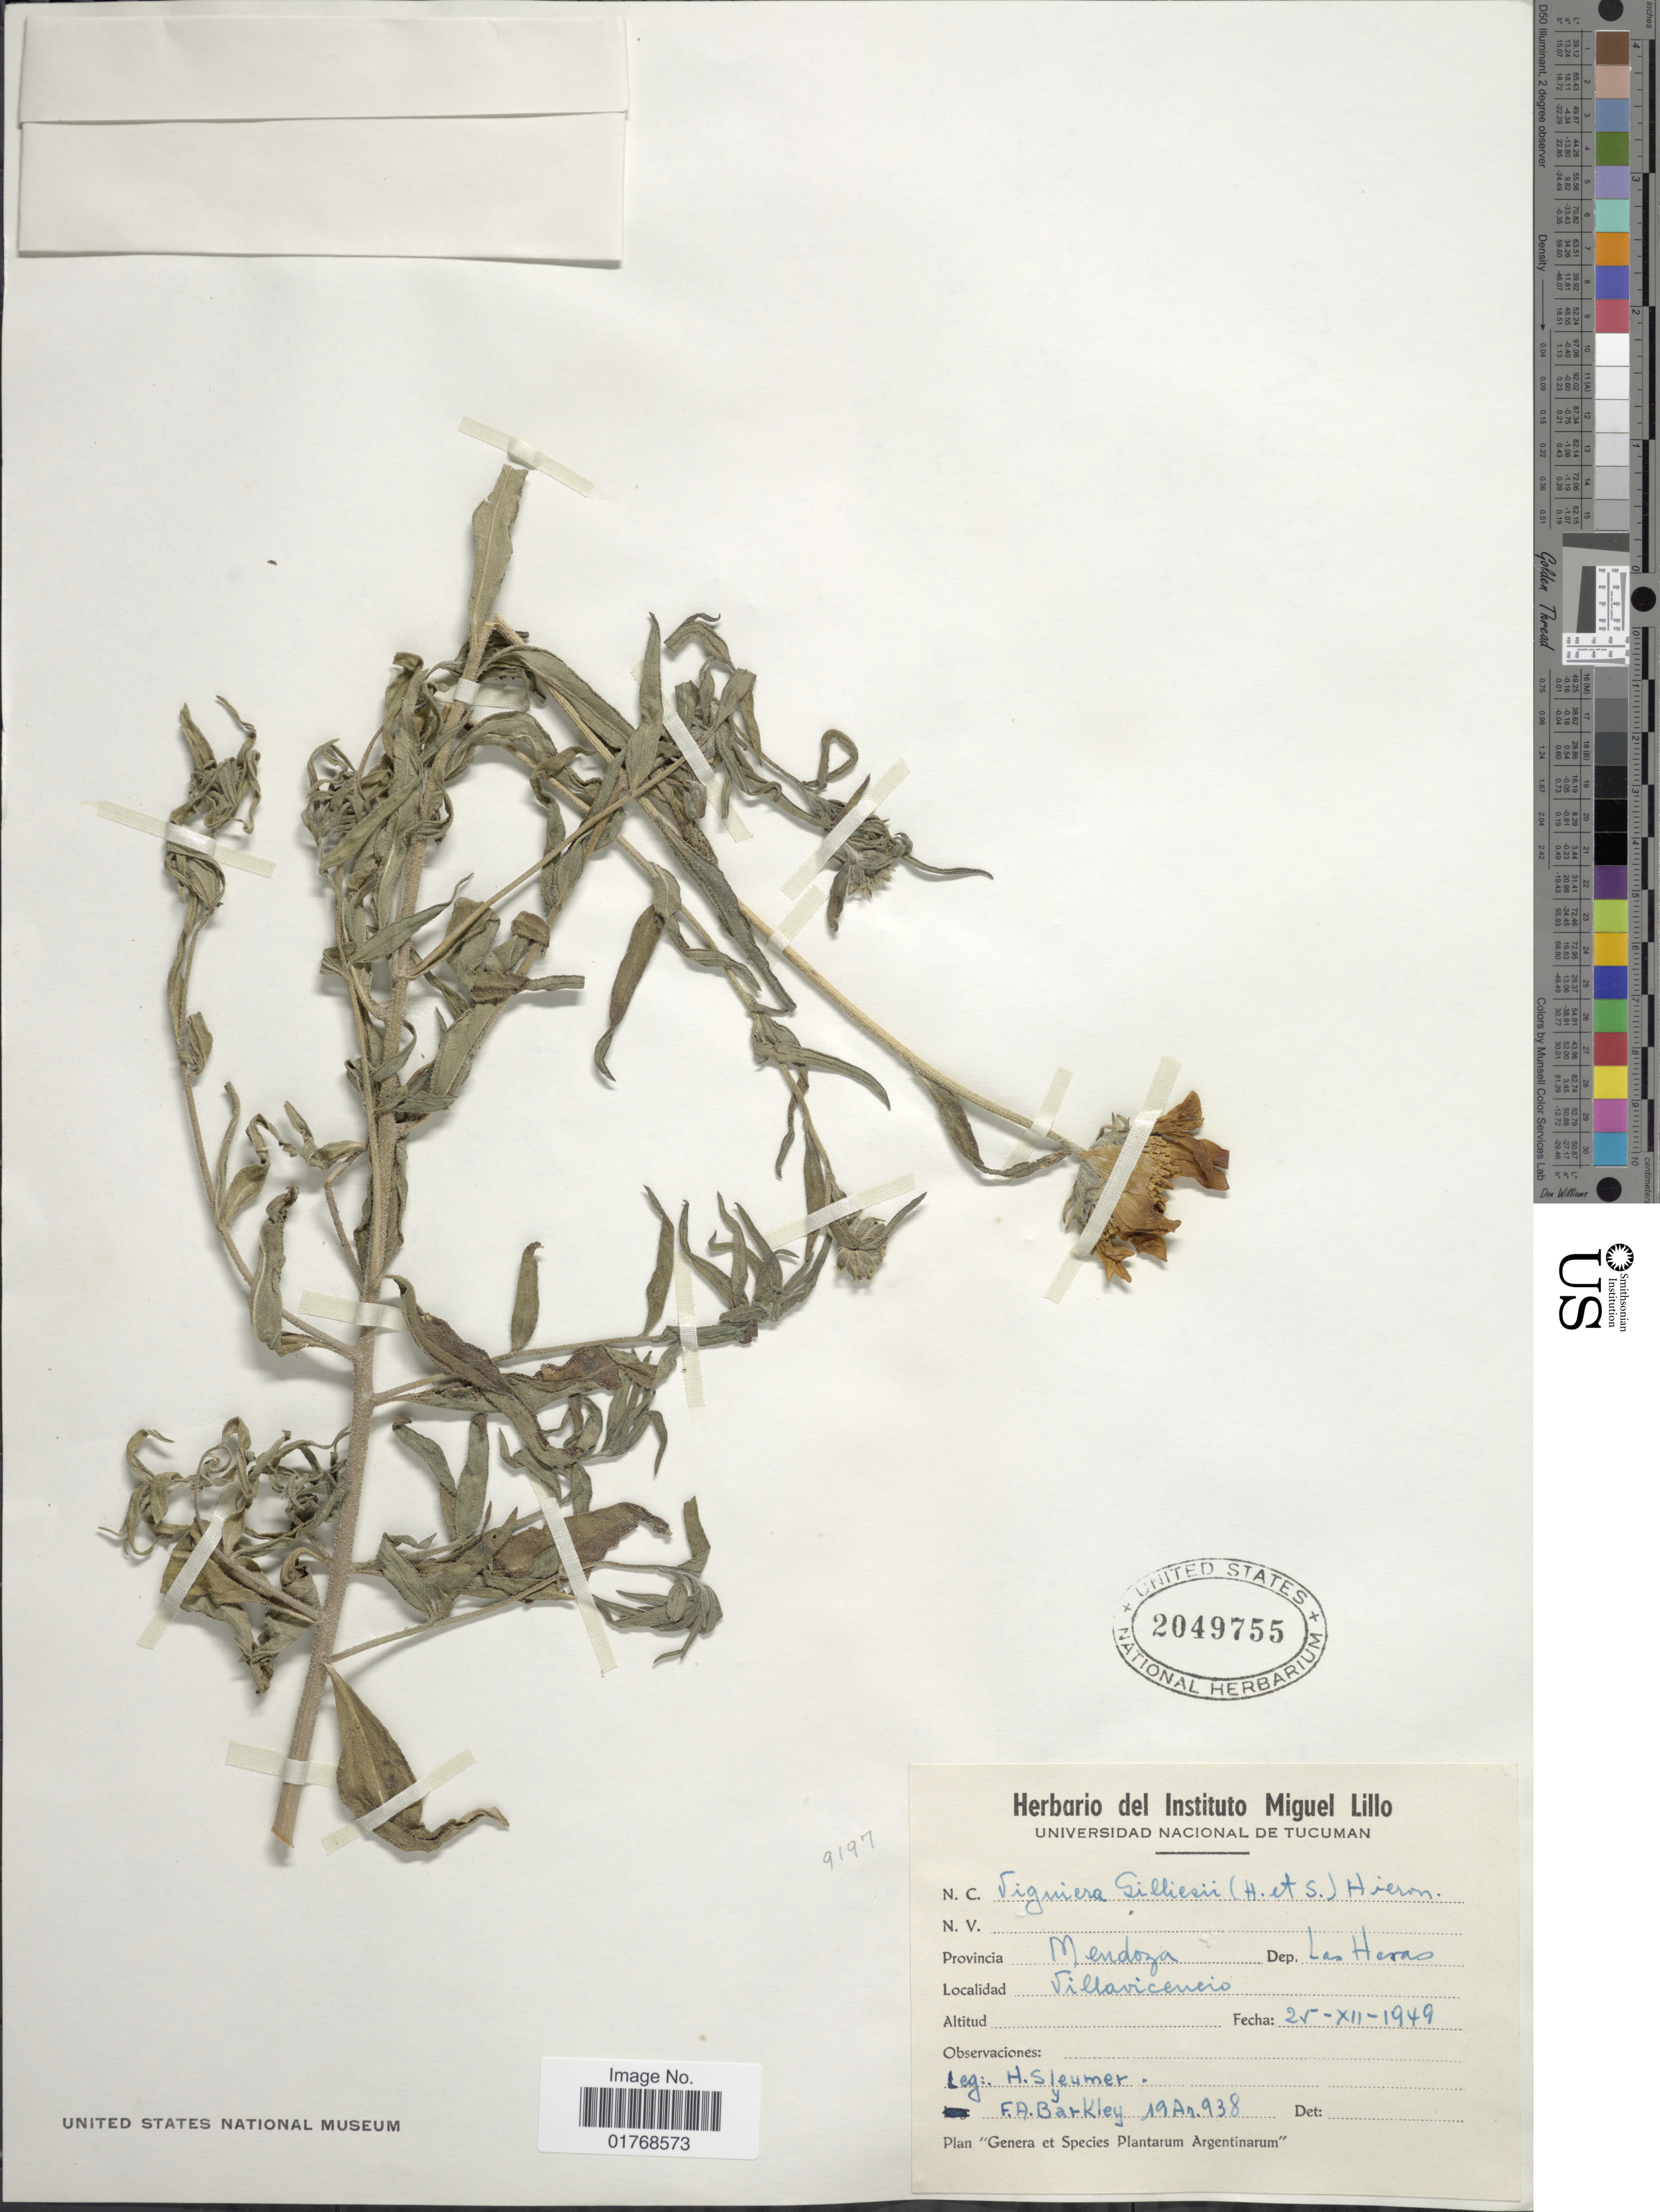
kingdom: Plantae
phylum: Tracheophyta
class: Magnoliopsida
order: Asterales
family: Asteraceae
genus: Viguiera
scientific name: Viguiera gilliesii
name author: (Hook. & Arn.) Hieron.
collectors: H. O. Sleumer & F. A. Barkley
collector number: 19Ar938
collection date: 1949-12-25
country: Argentina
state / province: Mendoza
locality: Provincia Mendoza. Dep. Las Heras. Tillavicencio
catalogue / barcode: US 2049755